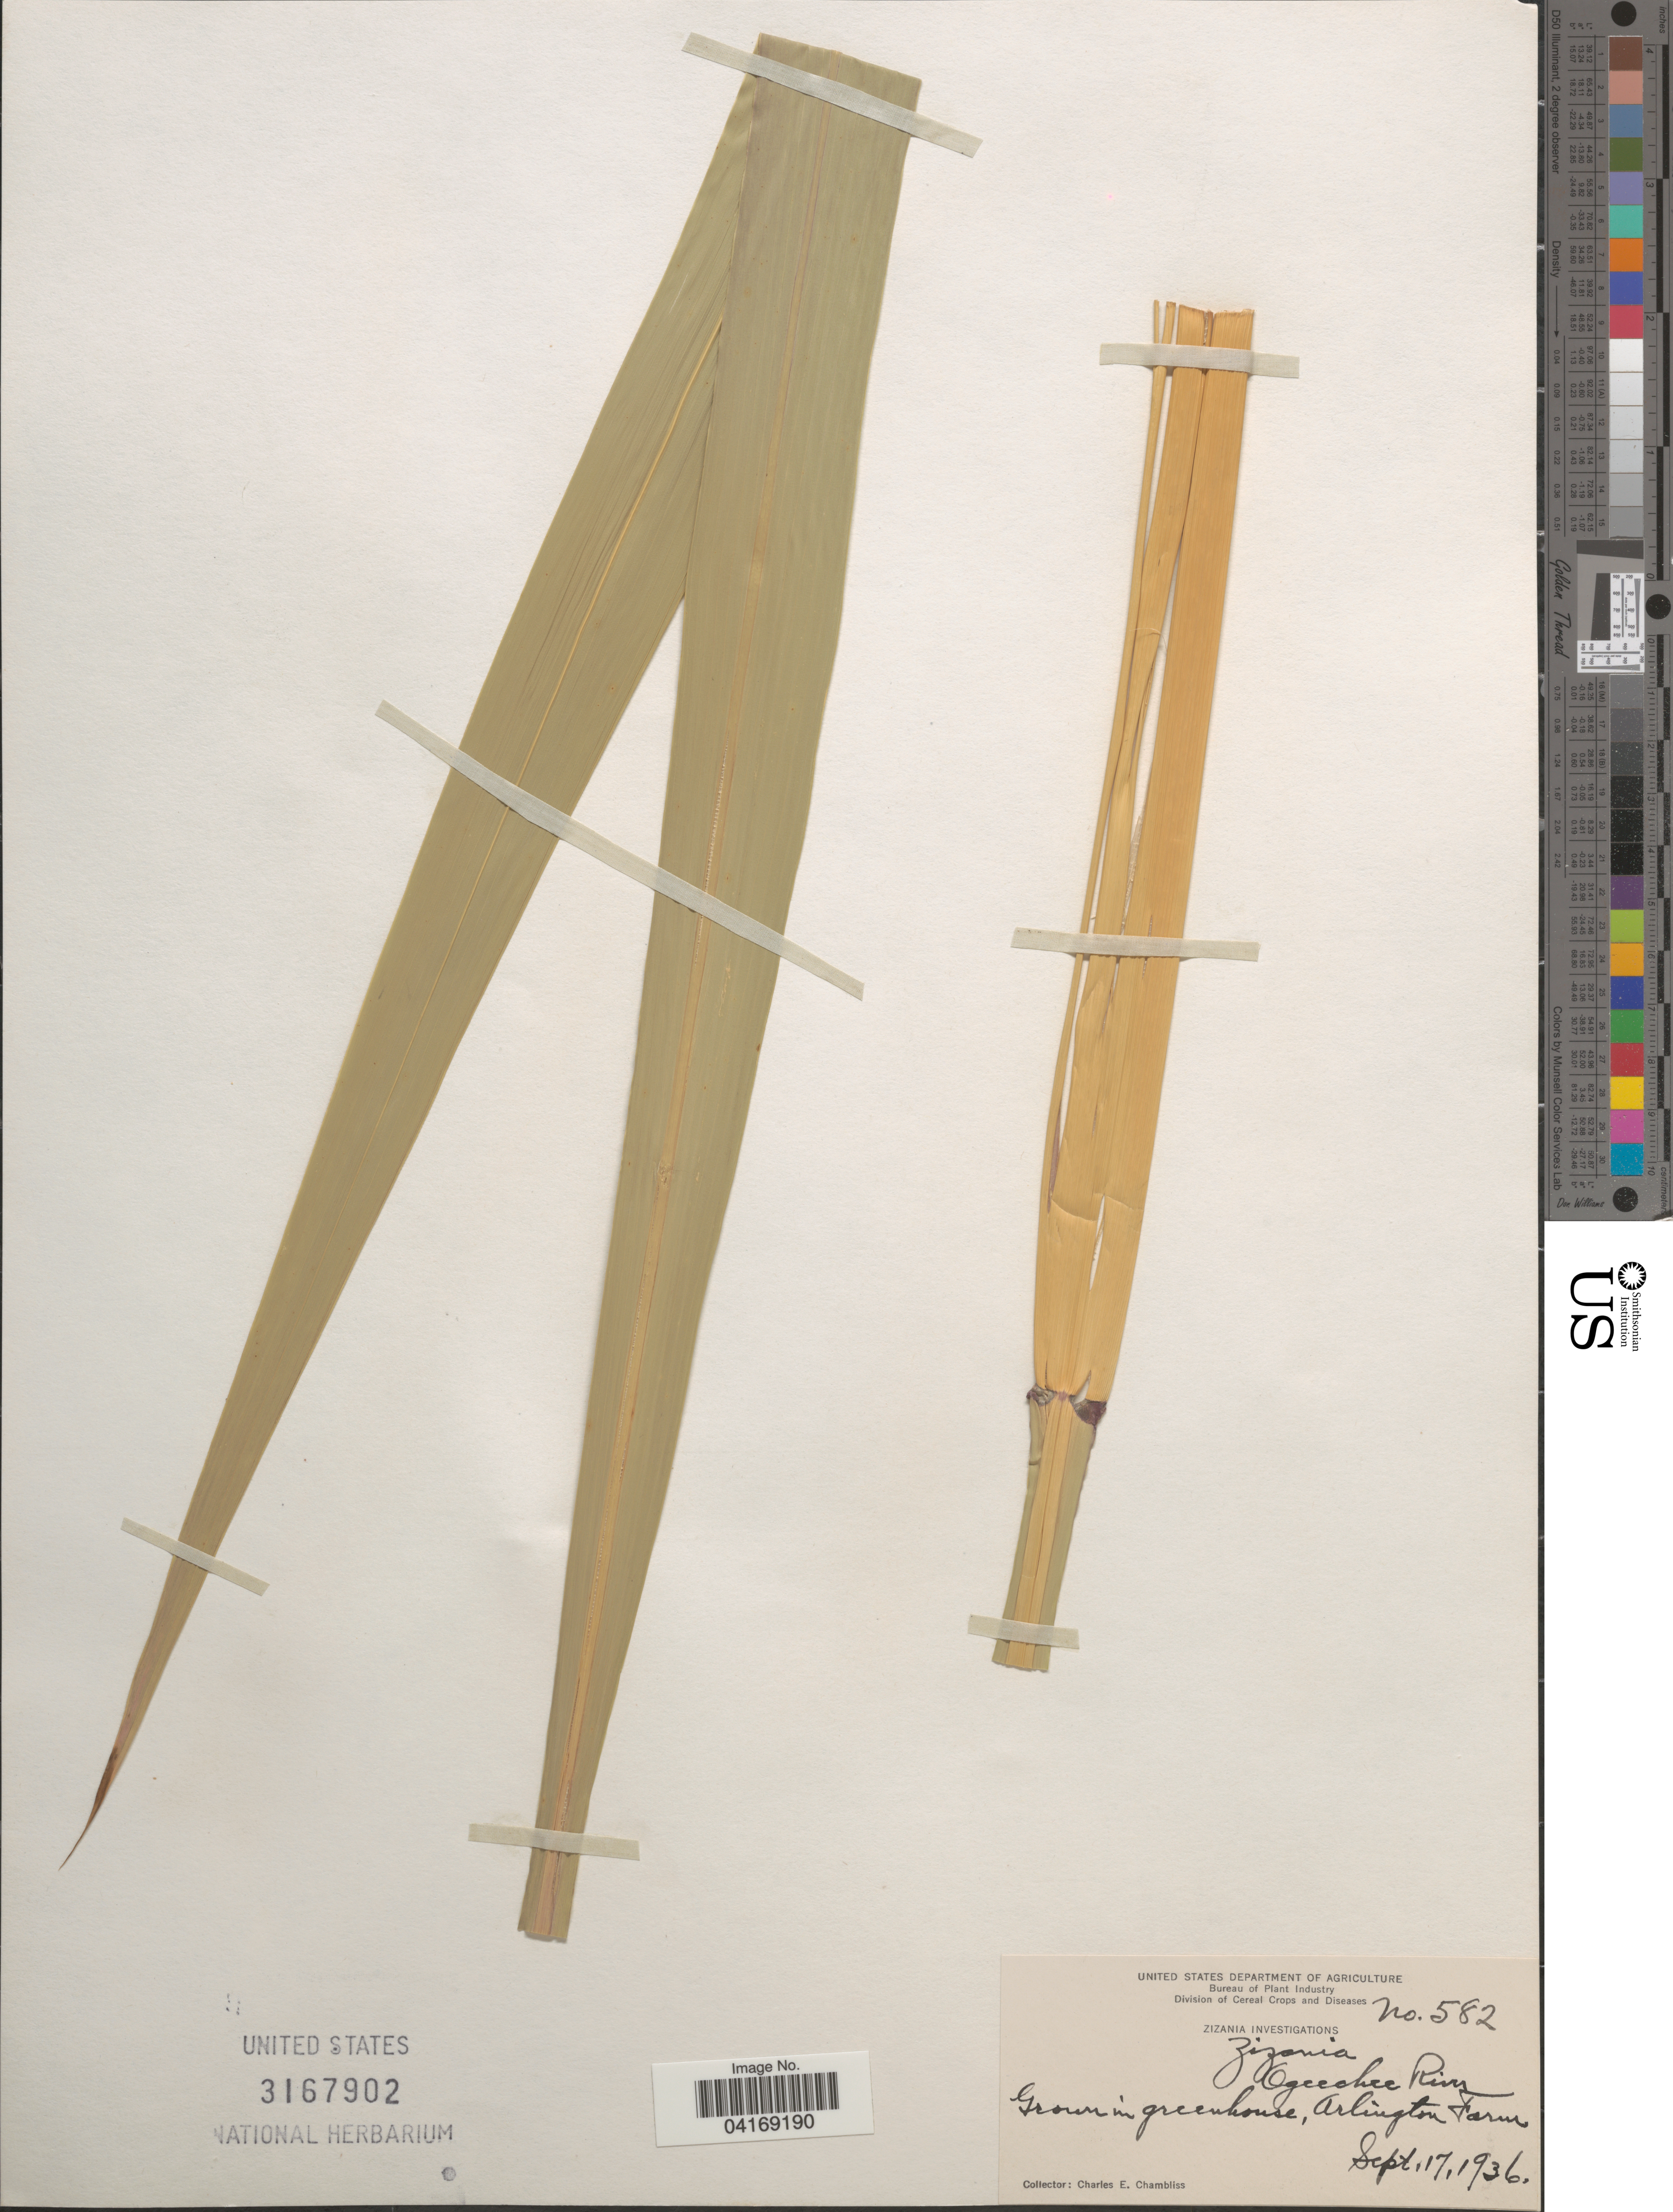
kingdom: Plantae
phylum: Tracheophyta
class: Liliopsida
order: Poales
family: Poaceae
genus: Zizania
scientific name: Zizania sp.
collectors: C. Chambliss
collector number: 582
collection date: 1936-09-17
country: United States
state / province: Virginia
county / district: Arlington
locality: In greenhouse, Arlington Farm.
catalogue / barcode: US 3167902